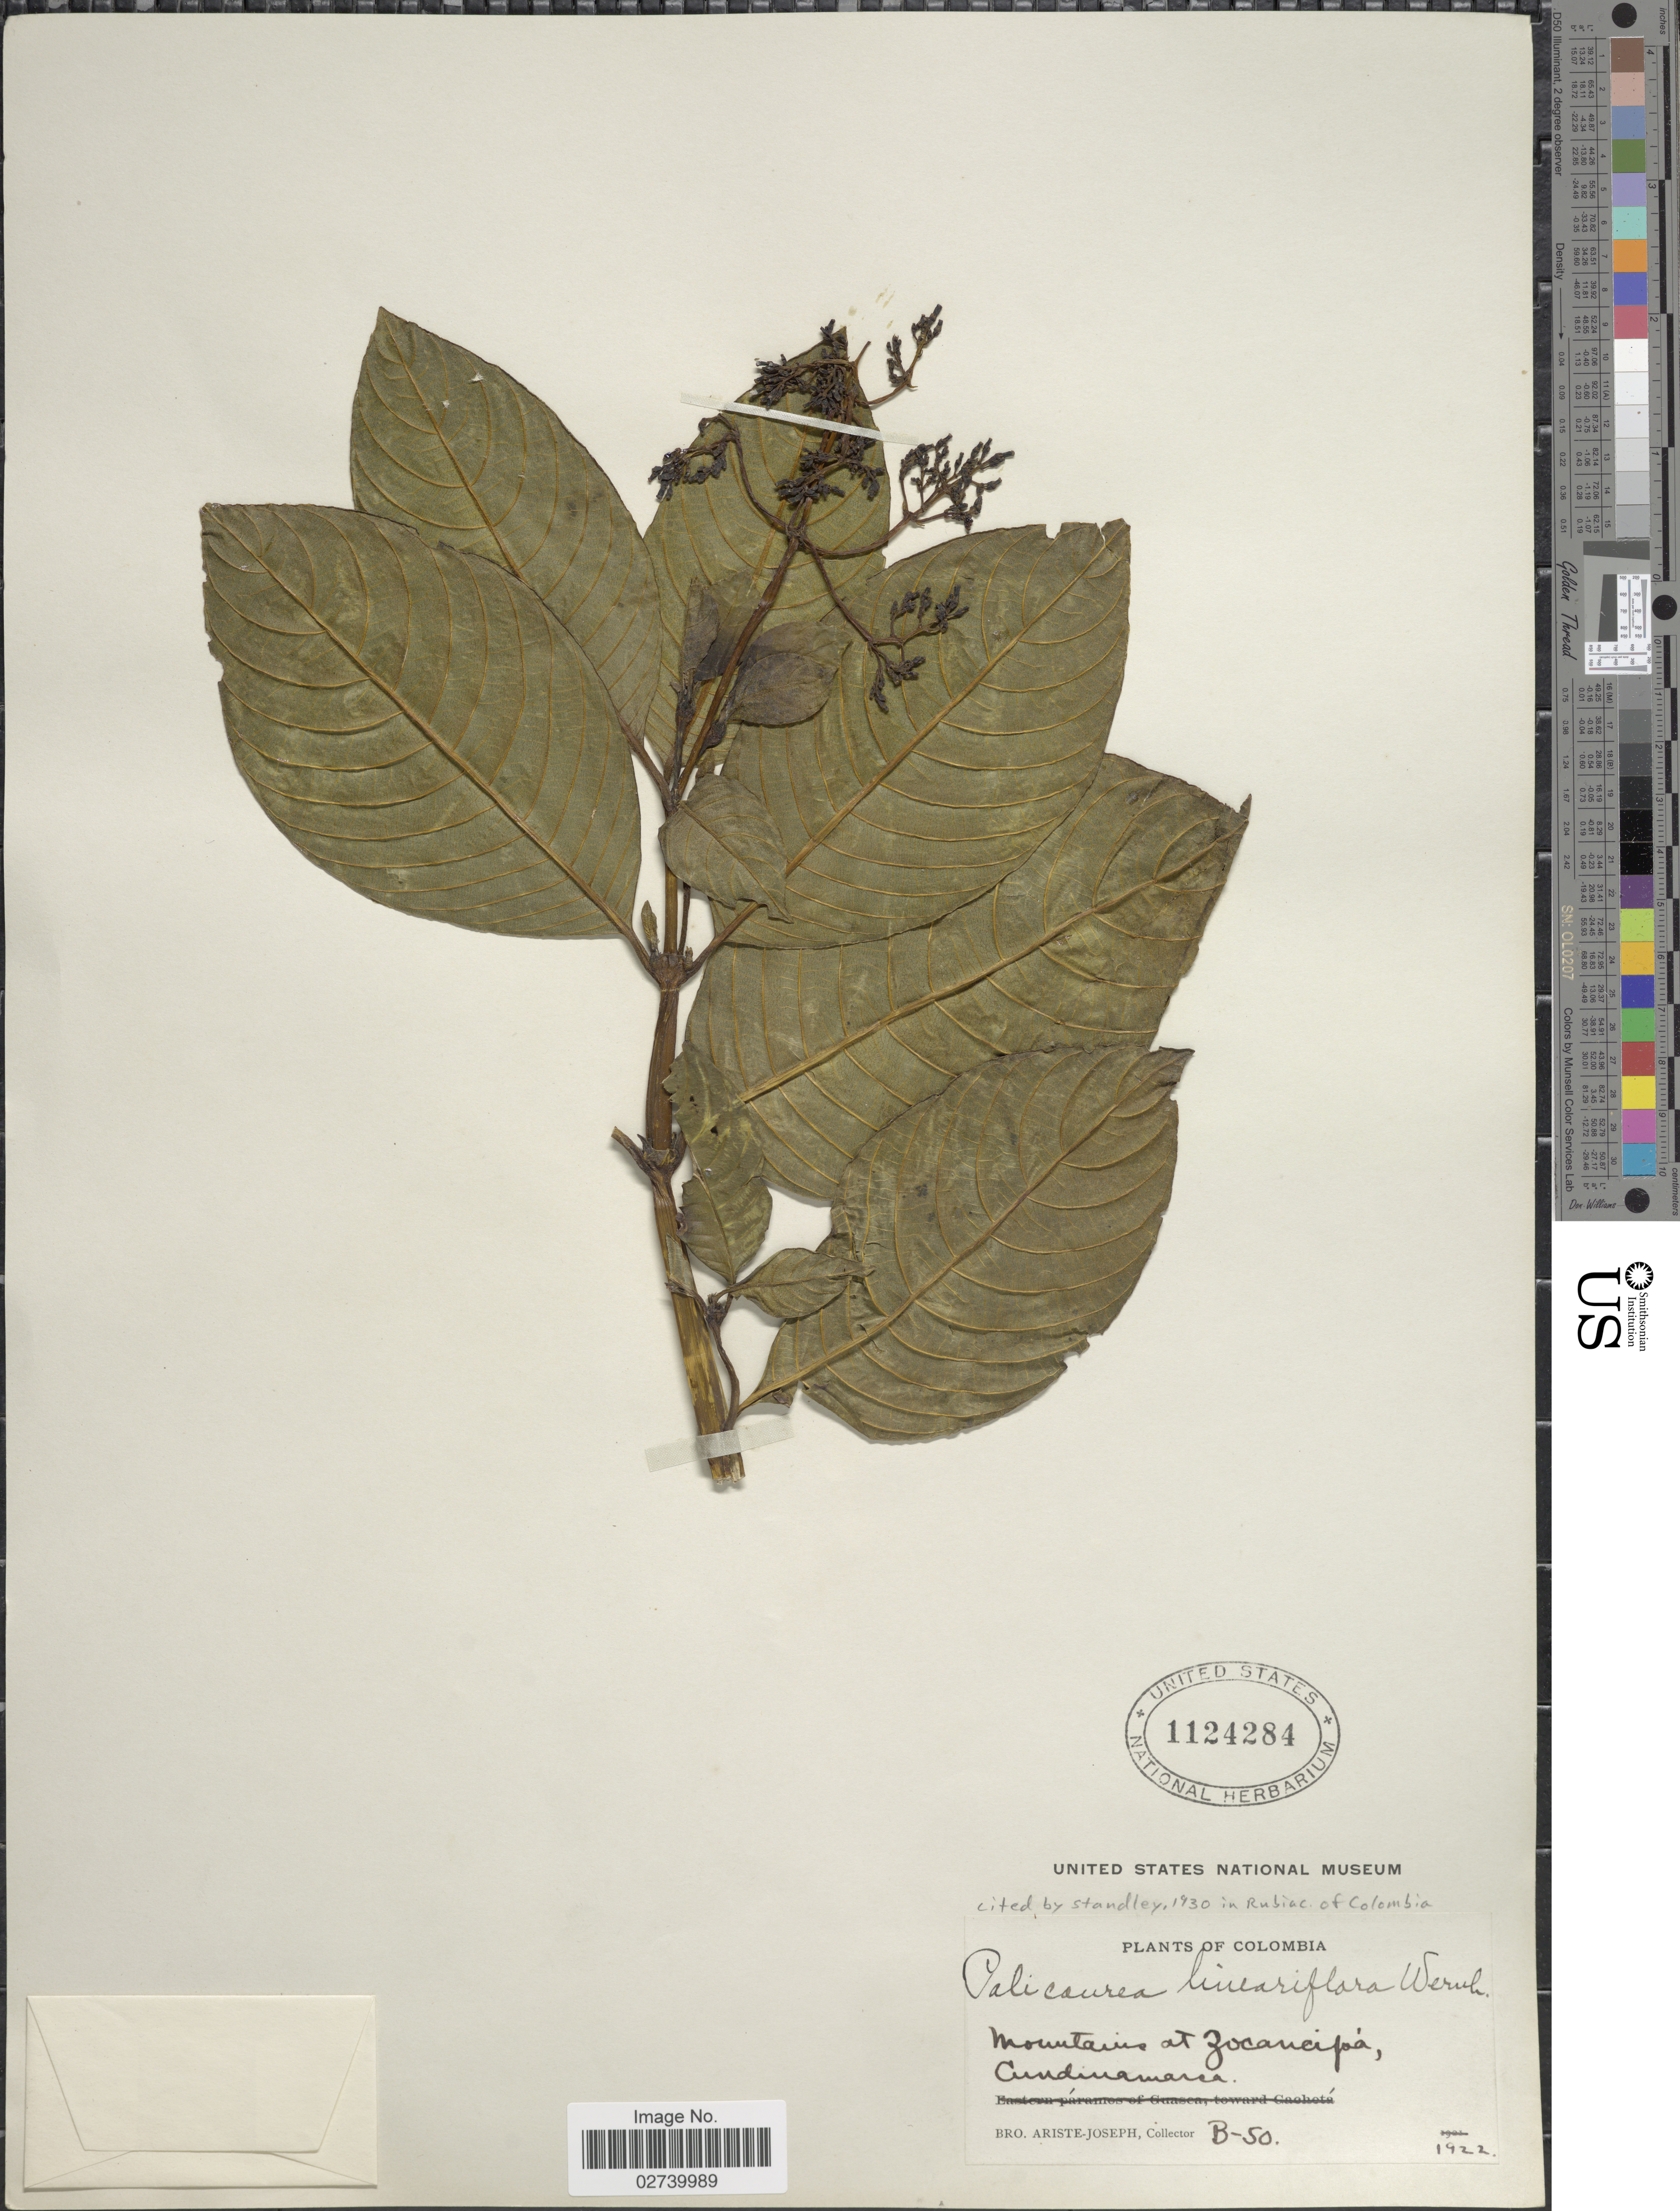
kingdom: Plantae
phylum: Tracheophyta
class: Magnoliopsida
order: Gentianales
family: Rubiaceae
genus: Palicourea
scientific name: Palicourea lineariflora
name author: Wernham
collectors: Bro. Ariste-Joseph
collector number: B-50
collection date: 1922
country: Colombia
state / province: Cundinamarca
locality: Mountains at Zocancipá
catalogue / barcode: US 1124284